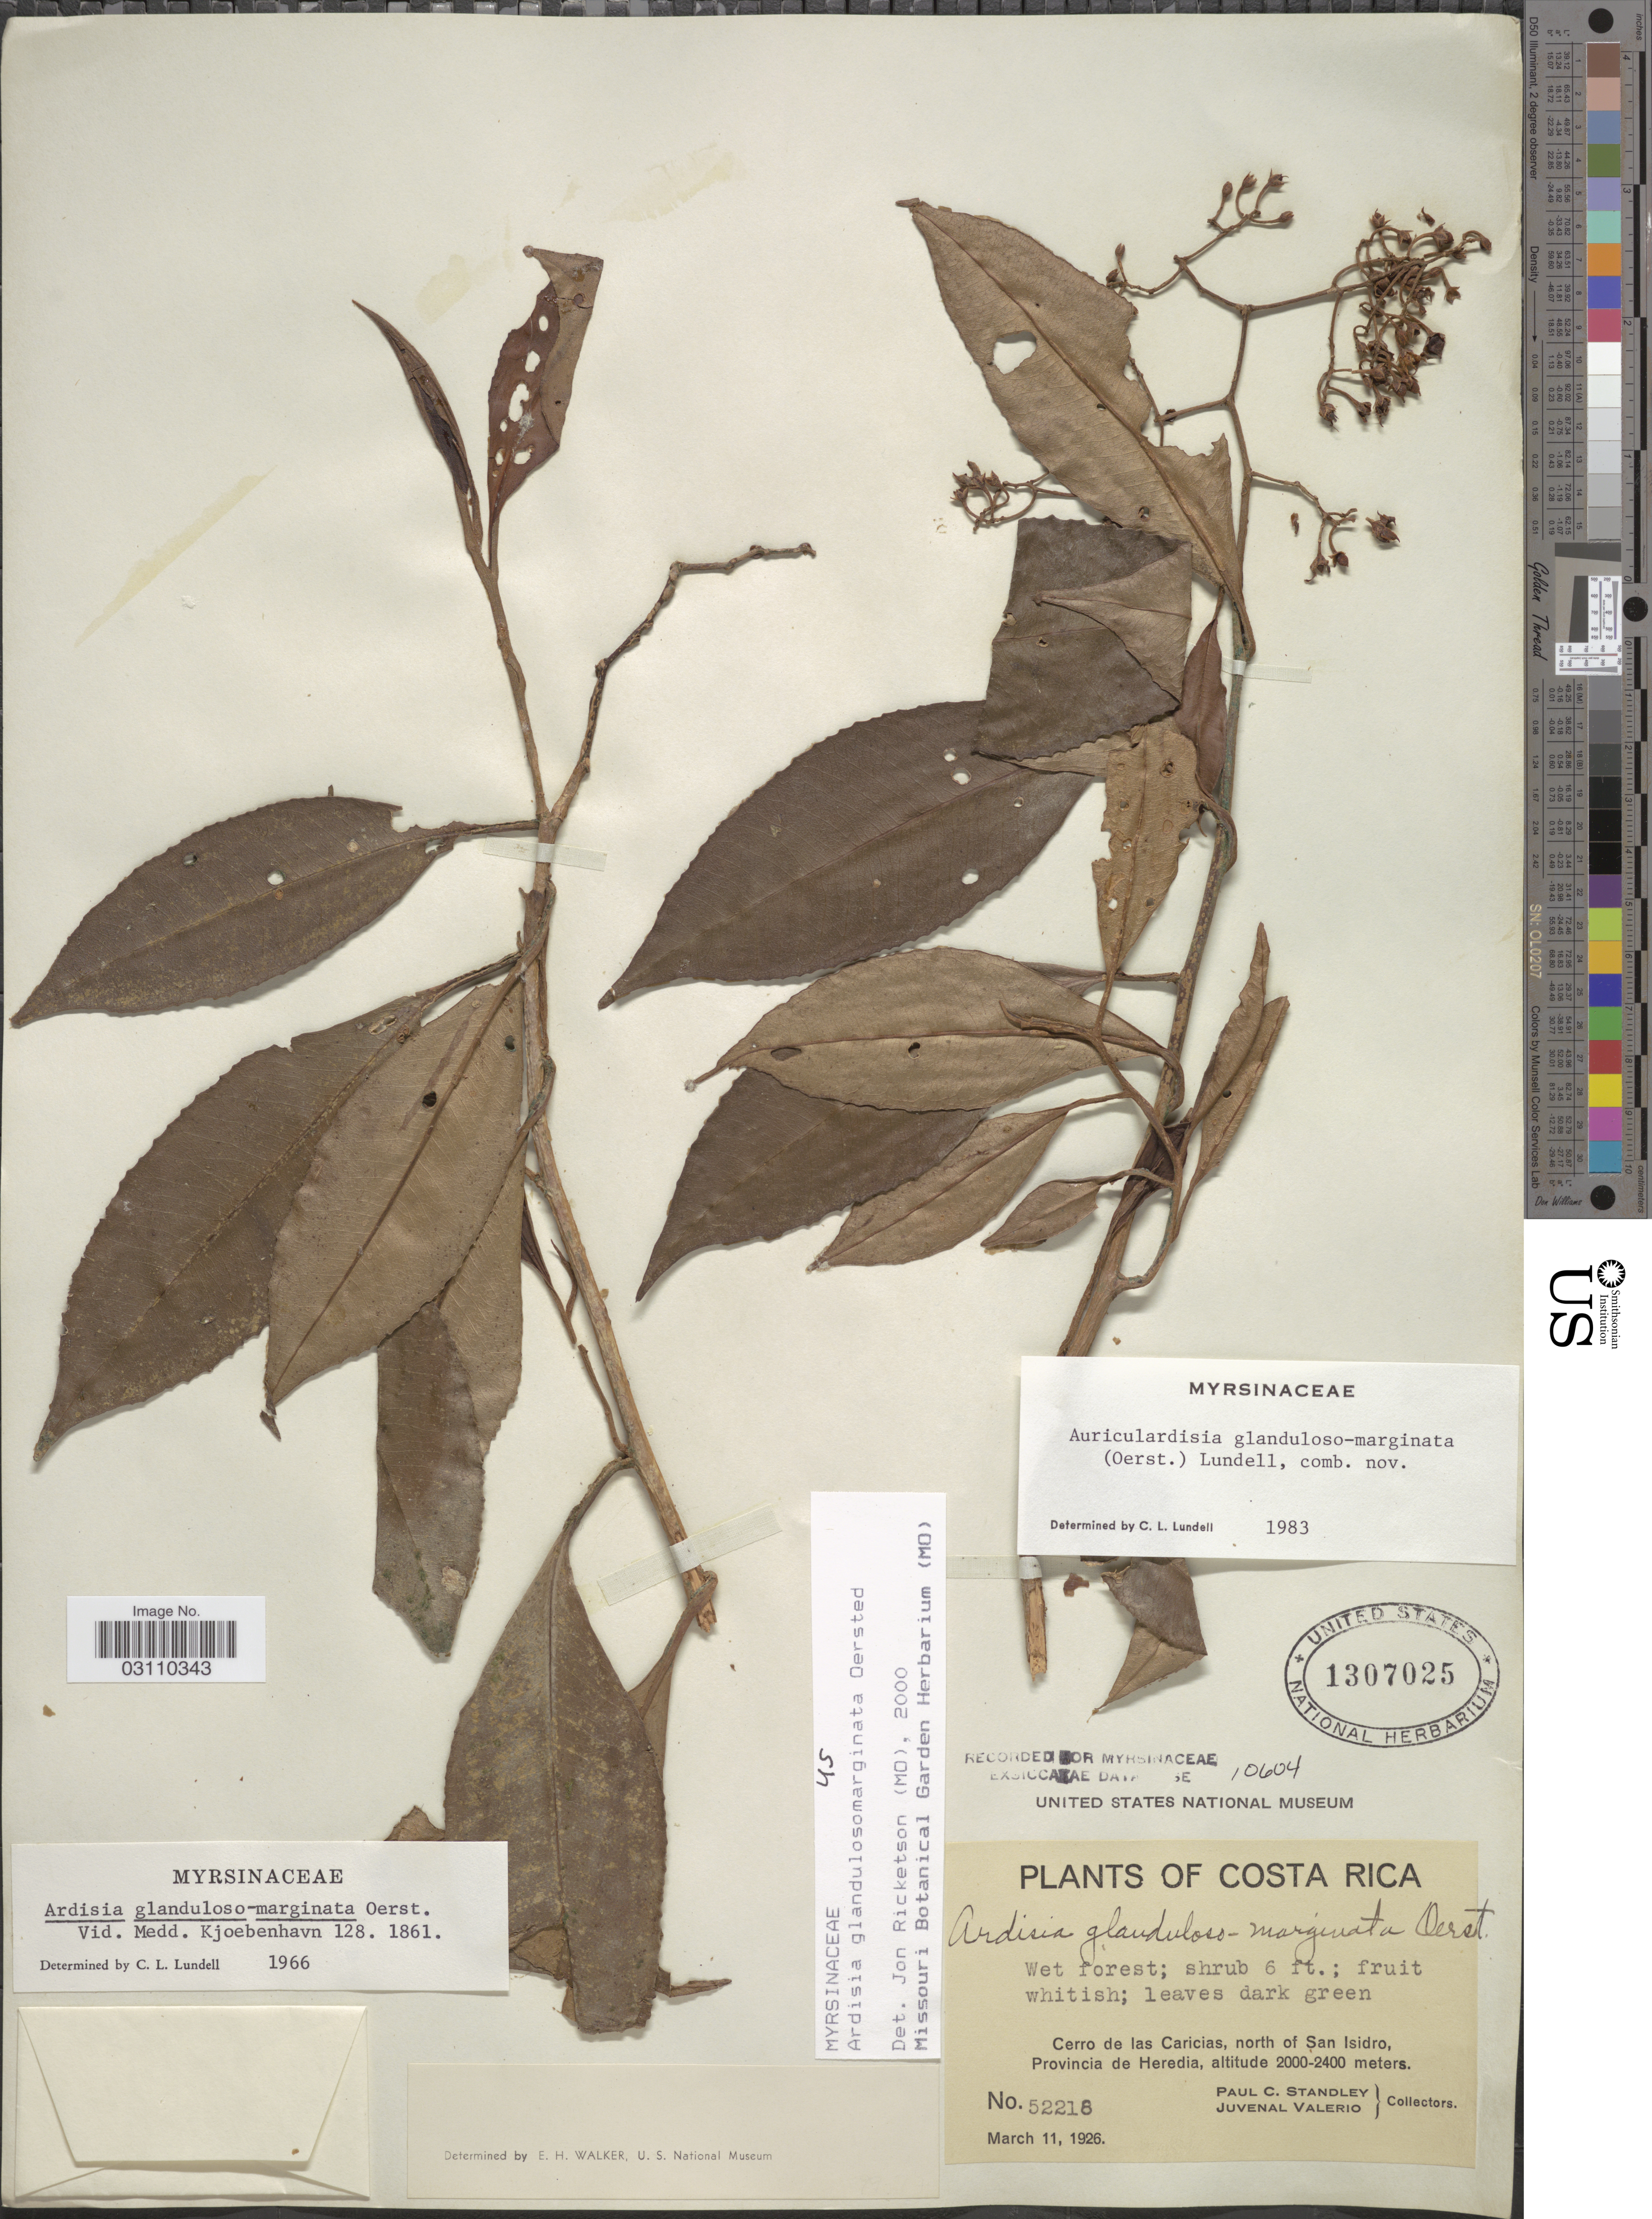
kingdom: Plantae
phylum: Tracheophyta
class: Magnoliopsida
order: Ericales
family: Primulaceae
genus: Ardisia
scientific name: Ardisia glandulosa-marginata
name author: Oerst.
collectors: P. C. Standley & J. Valerio R.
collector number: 52218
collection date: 1926-03-11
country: Costa Rica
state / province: Heredia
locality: Cerro de las Caricias, north of San Isidro.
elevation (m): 2000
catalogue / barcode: US 1307025